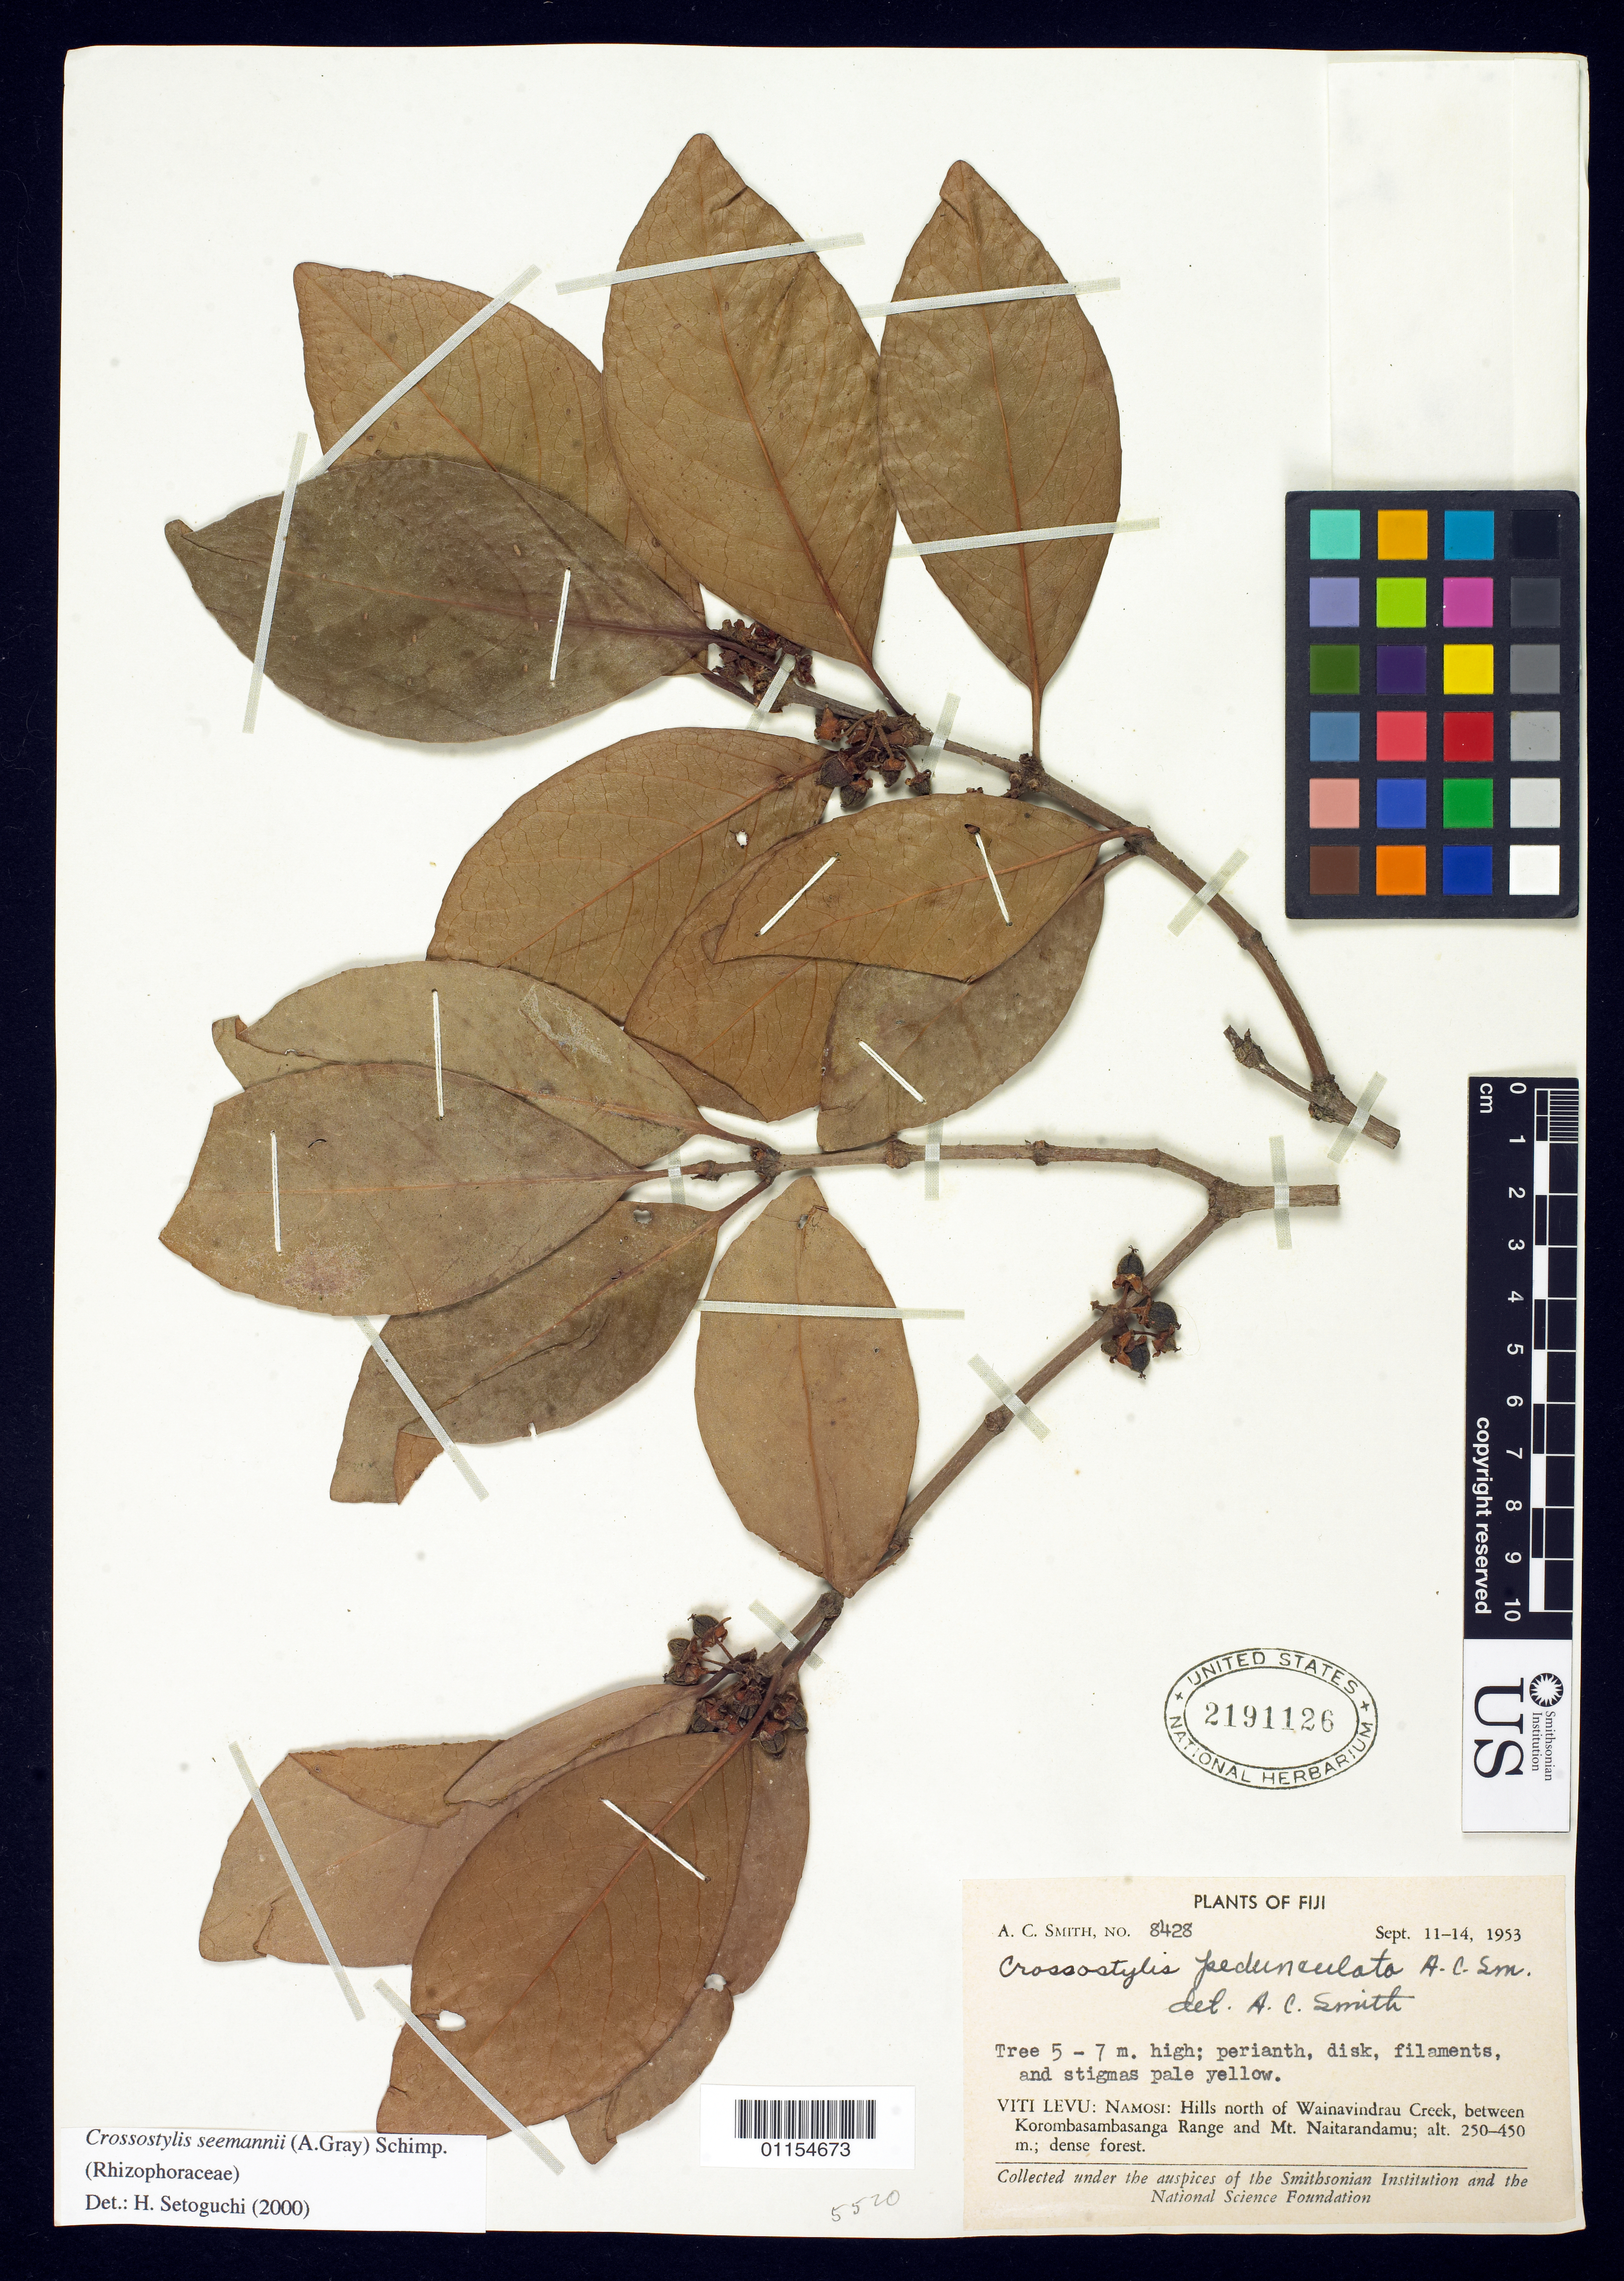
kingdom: Plantae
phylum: Tracheophyta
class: Magnoliopsida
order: Malpighiales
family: Rhizophoraceae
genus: Crossostylis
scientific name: Crossostylis pedunculata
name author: A.C. Sm.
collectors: A. C. Smith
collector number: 8428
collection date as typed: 11 Sep 1953 to 14 Sep 1953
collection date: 1953-09-11/1953-09-14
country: Fiji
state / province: Central Division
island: Viti Levu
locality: Namosi Prov., hills N of wainavindrau creek, between korombasambasanga range and mt. naitarandamu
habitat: Dense forest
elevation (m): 250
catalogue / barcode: US 2191126